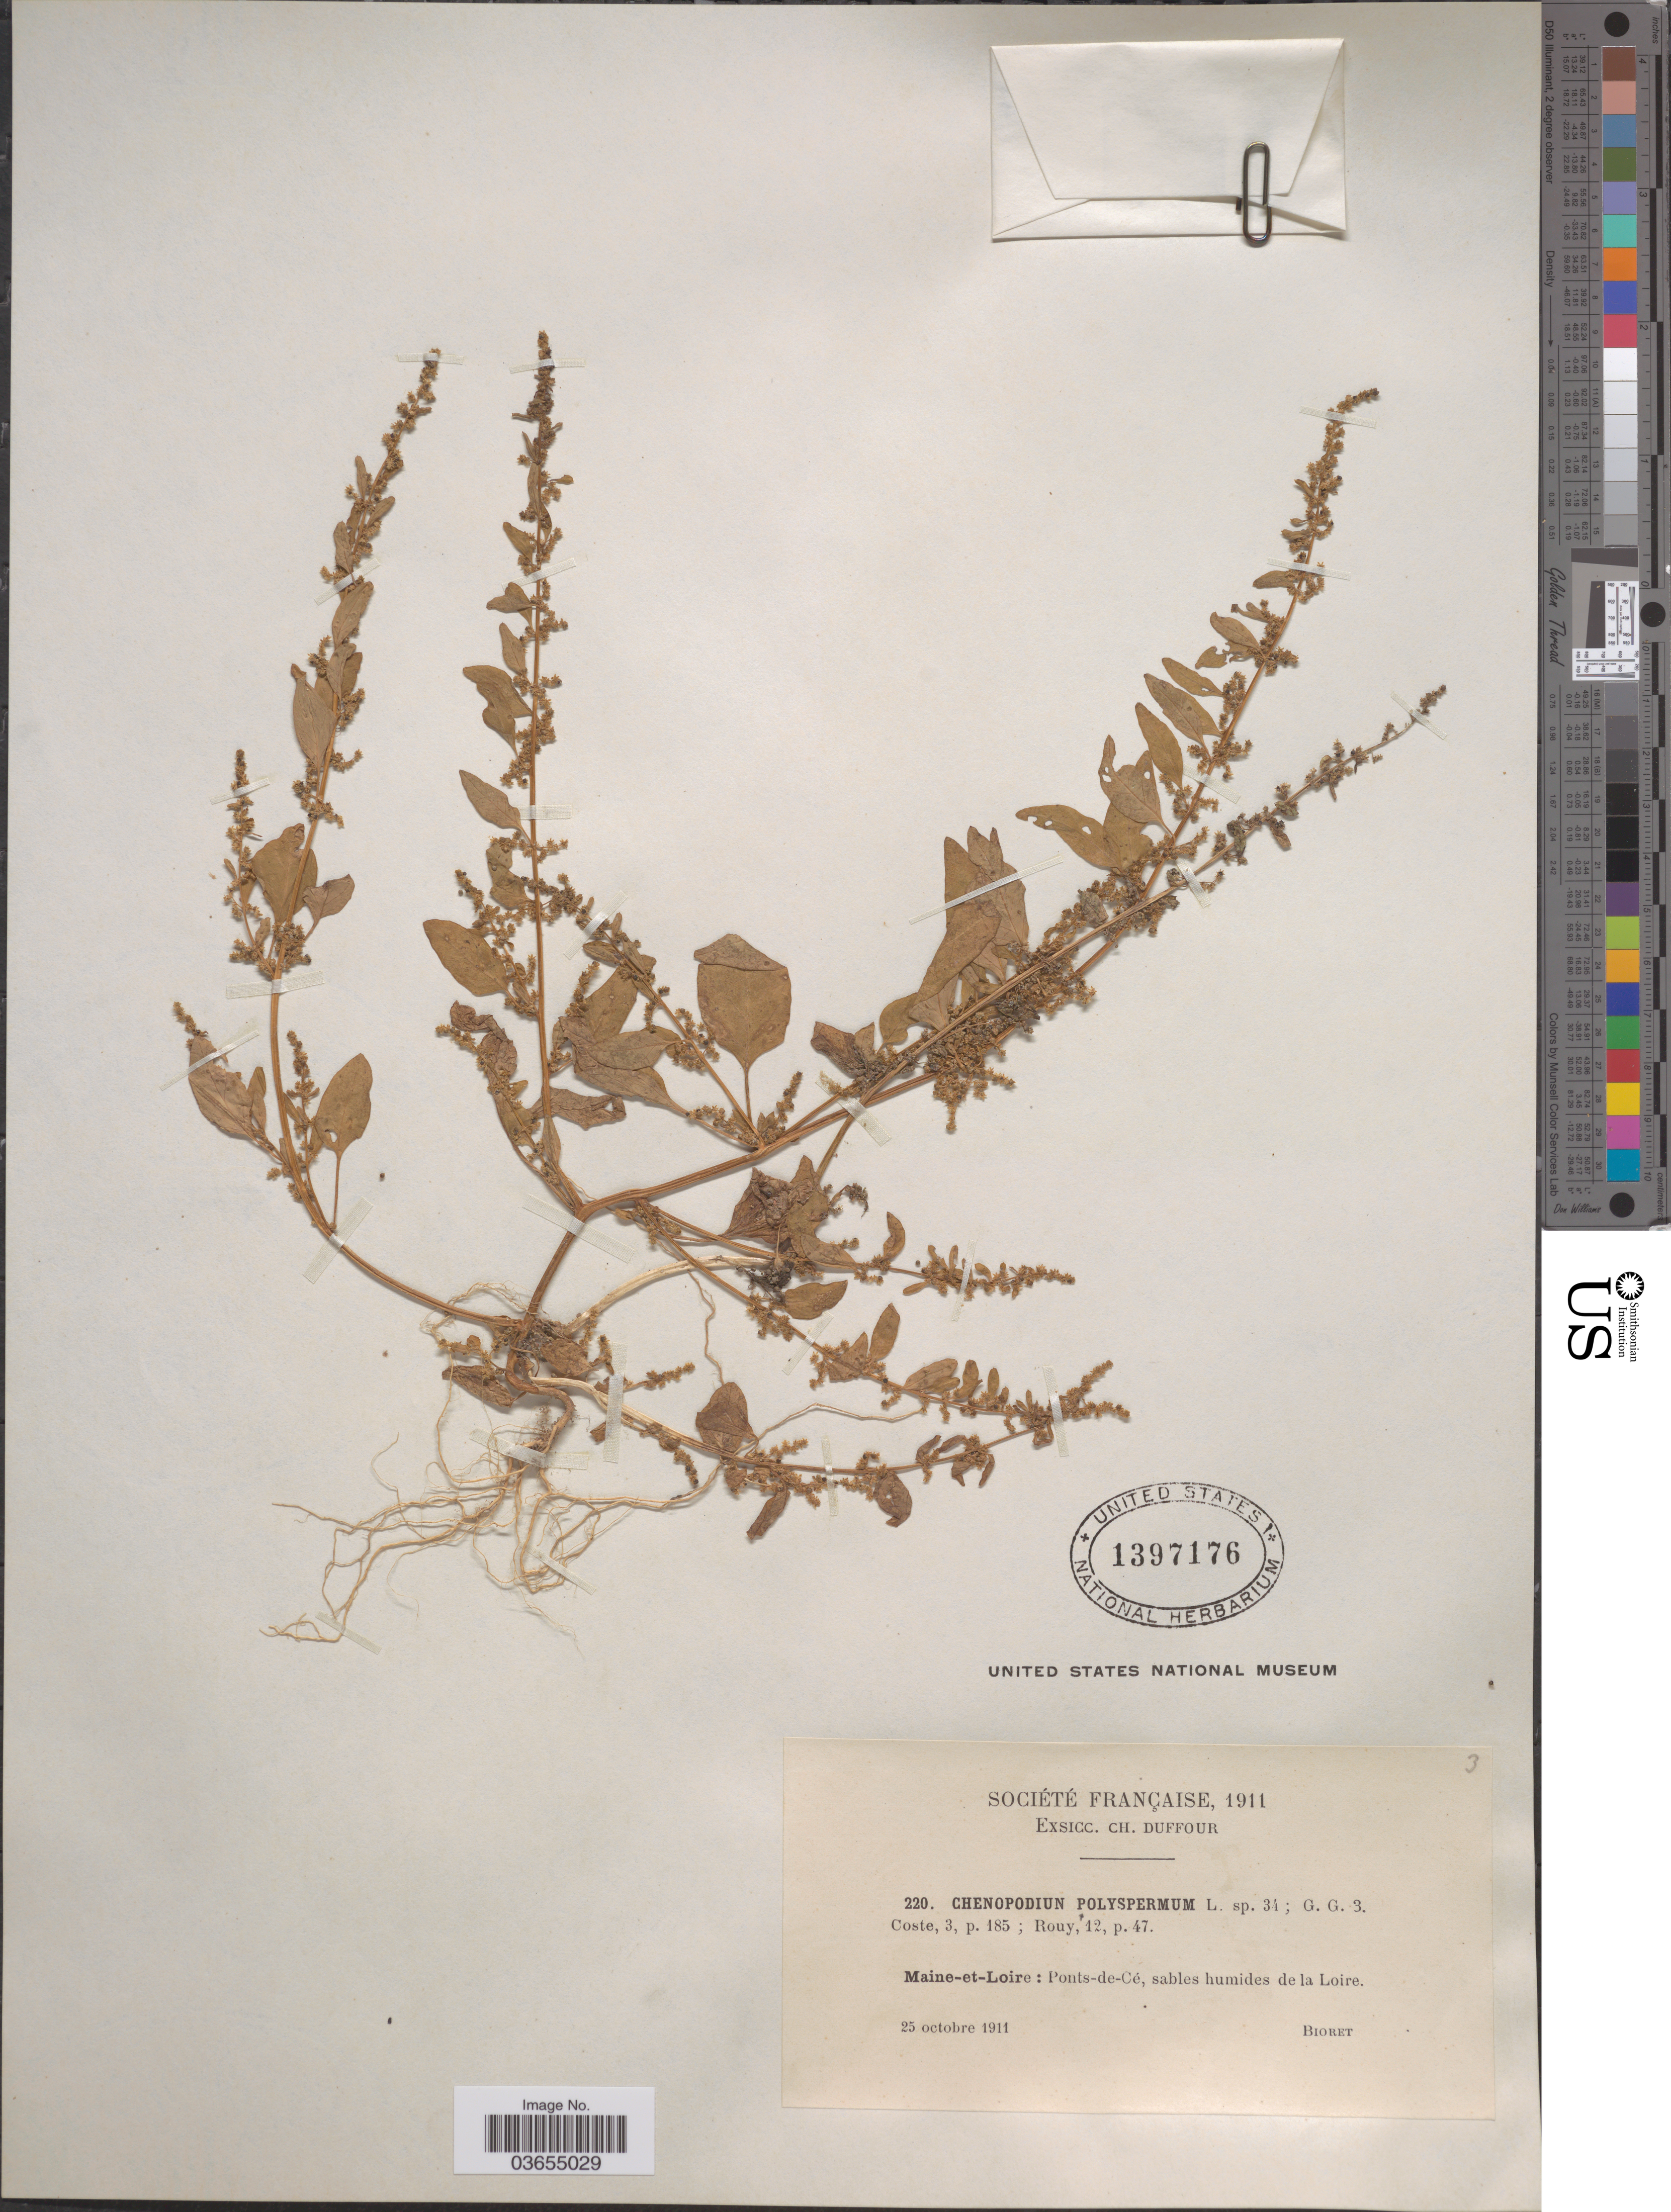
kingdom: Plantae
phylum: Tracheophyta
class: Magnoliopsida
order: Caryophyllales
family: Amaranthaceae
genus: Lipandra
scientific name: Lipandra polysperma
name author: (L.) S. Fuentes et al.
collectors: C. Duffour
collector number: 220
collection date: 1911-10-25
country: France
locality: Société Française. Maine-et-Loire: Ponts-de-Cé, sables humides de la Loire.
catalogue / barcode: US 1397176